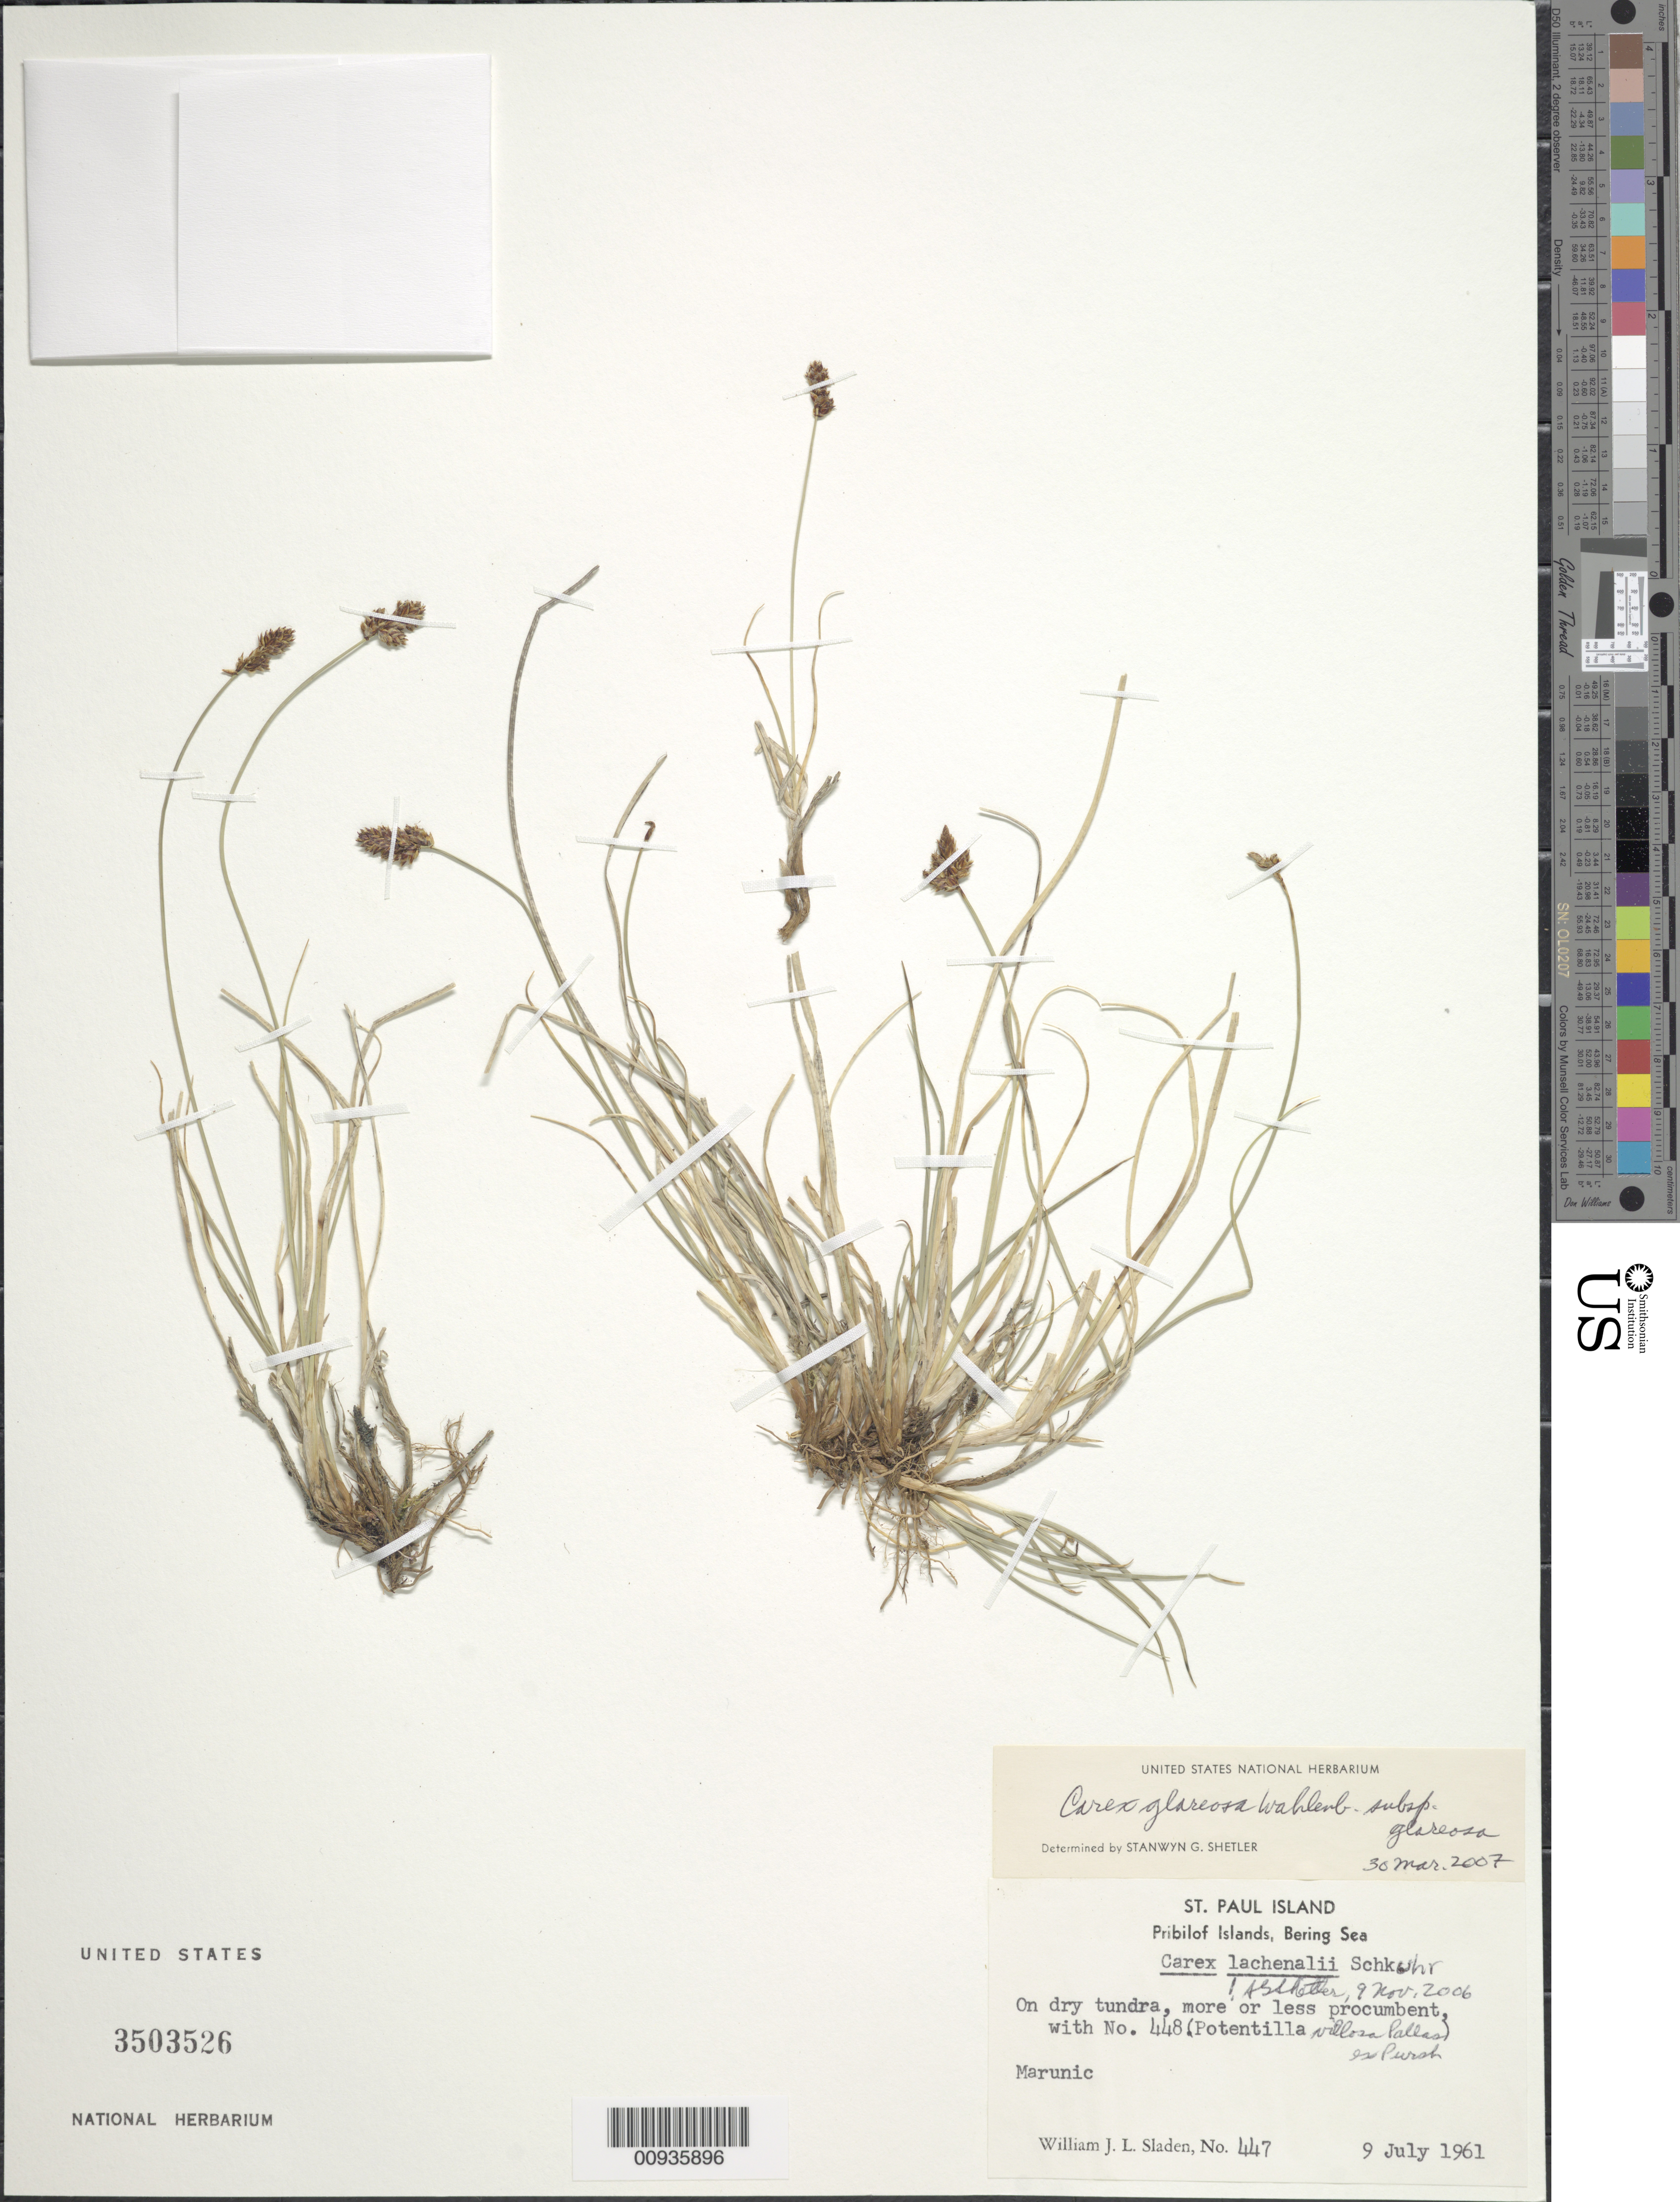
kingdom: Plantae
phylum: Tracheophyta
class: Liliopsida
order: Poales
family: Cyperaceae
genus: Carex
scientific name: Carex glareosa var. glareosa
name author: Schkuhr ex Wahlenb.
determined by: Shetler, Stanwyn G., (US), NMNH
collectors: W. Sladen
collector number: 447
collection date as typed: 09 Jul 1961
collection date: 1961-07-09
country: United States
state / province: Alaska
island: St. Paul Island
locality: St. Paul Island., Bering Sea, Pribilof Islands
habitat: On dry tundra. Marunic.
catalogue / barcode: US 3503526